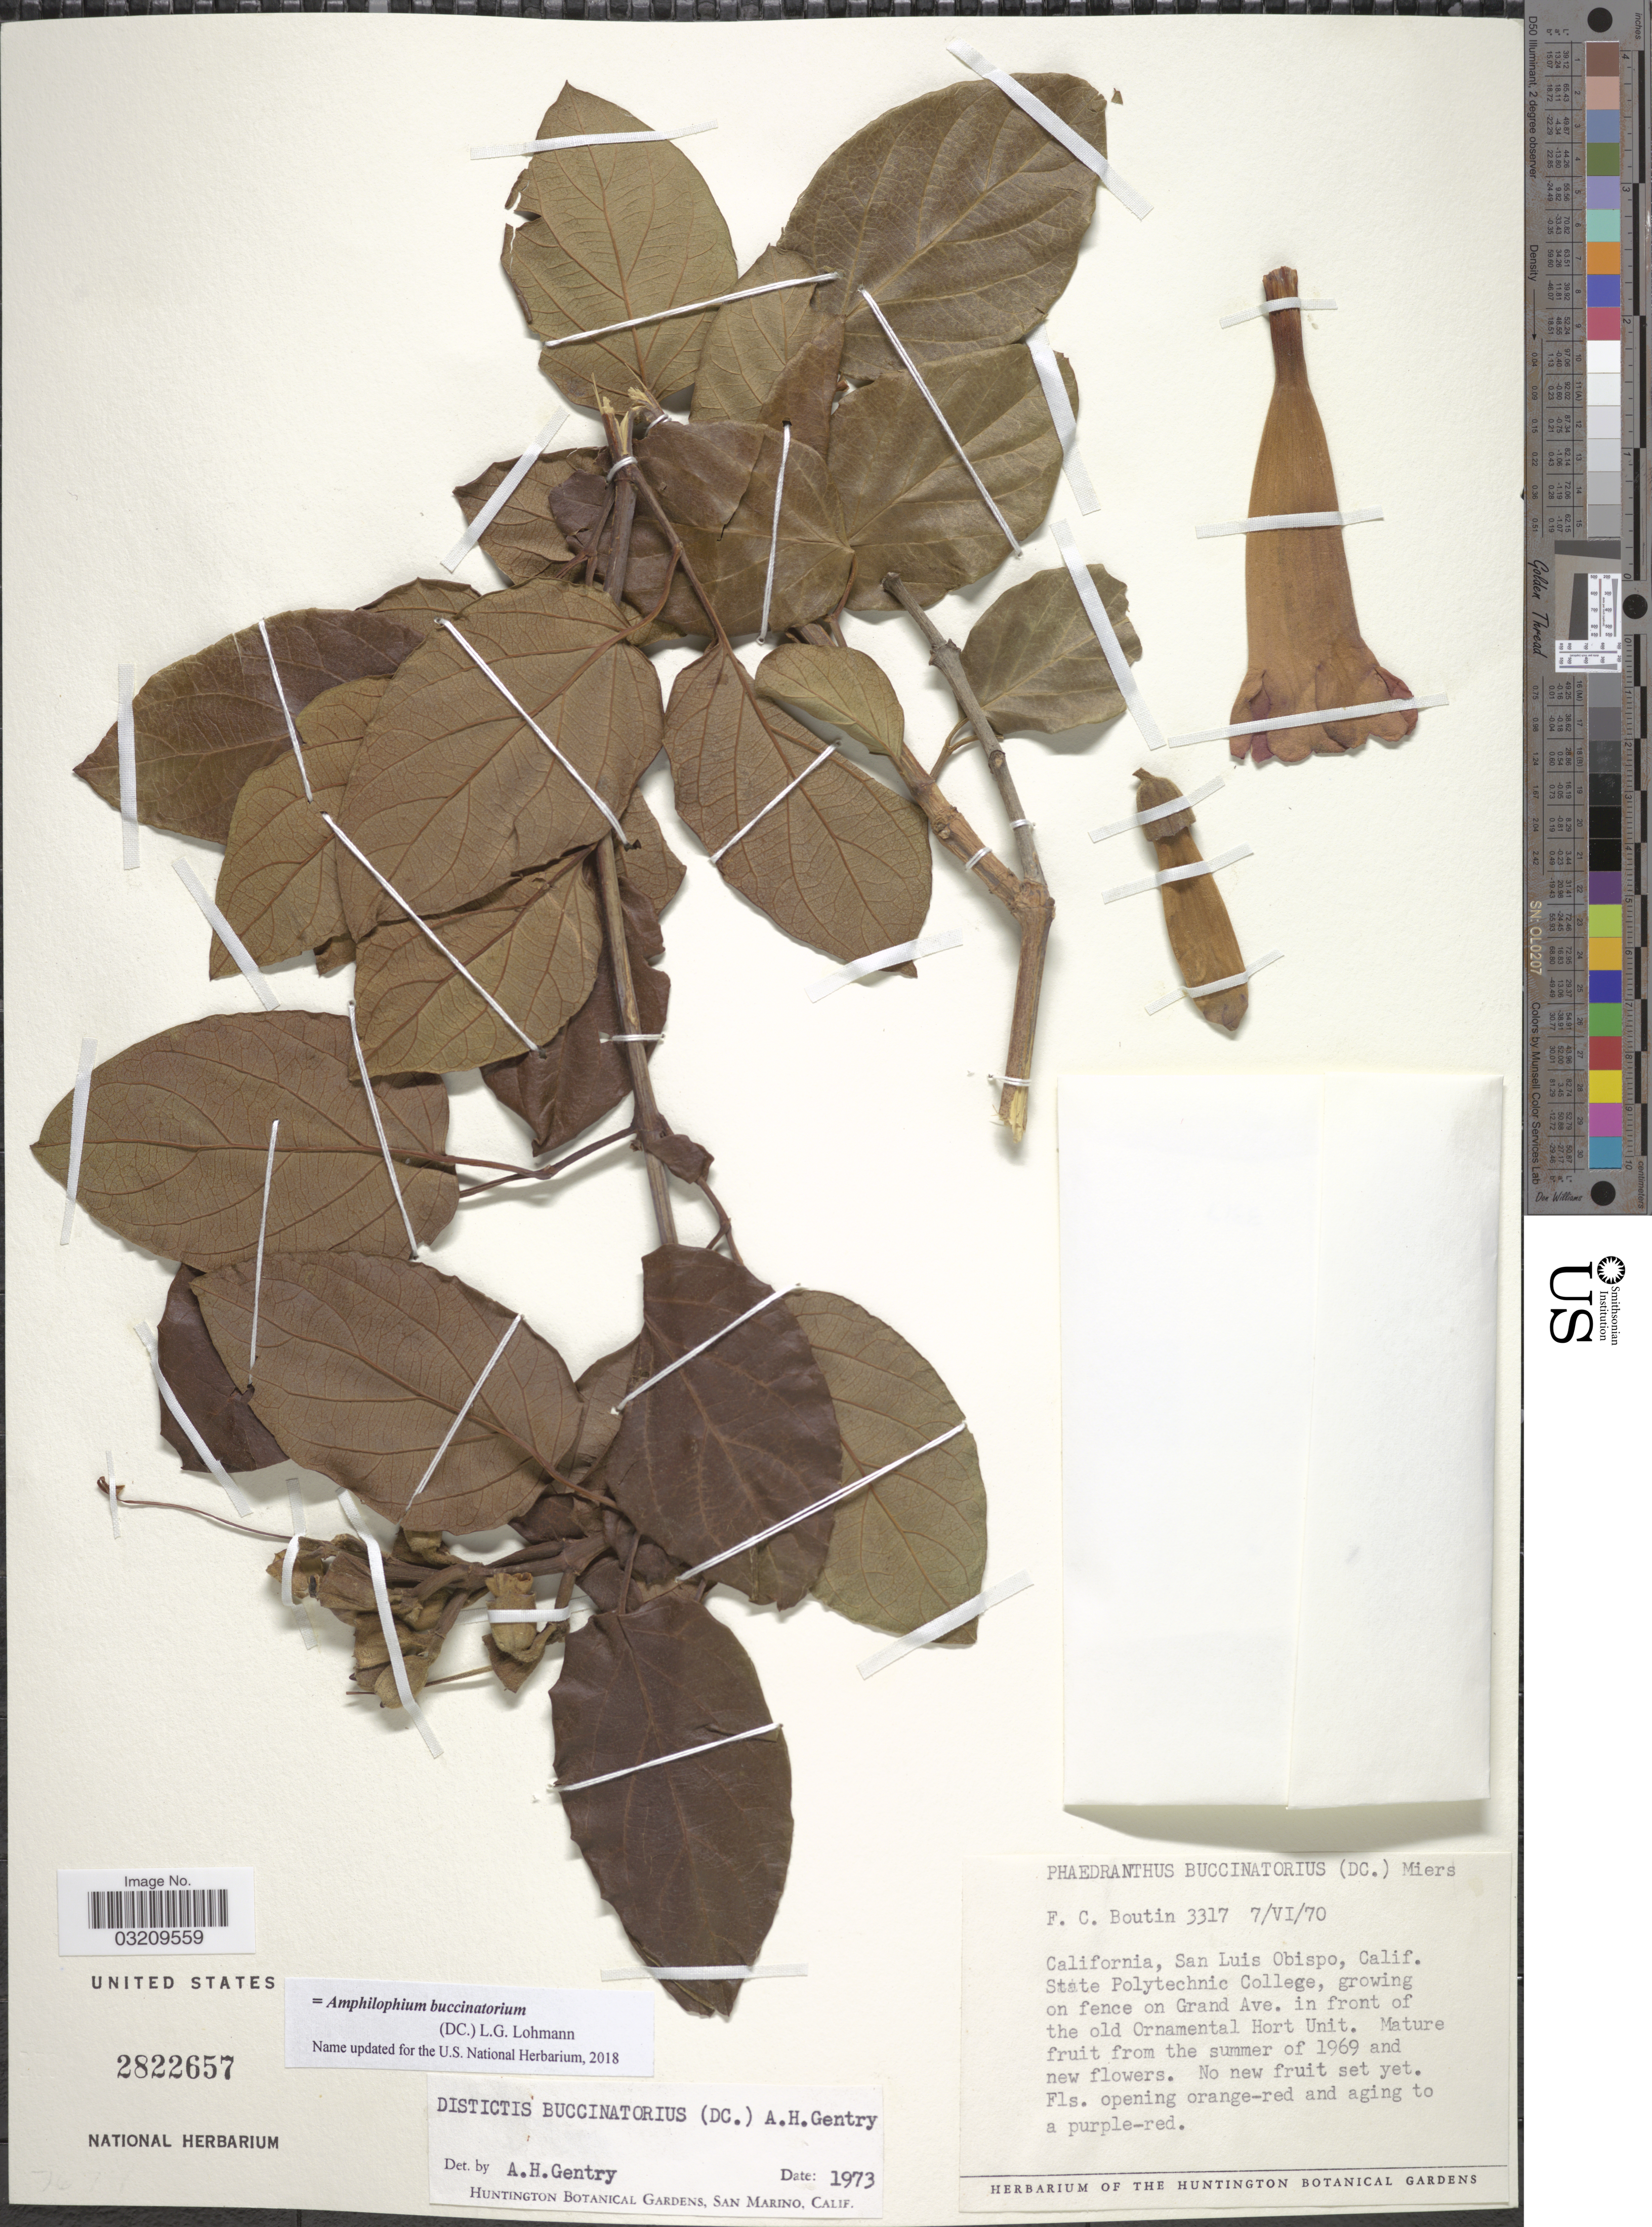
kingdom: Plantae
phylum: Tracheophyta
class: Magnoliopsida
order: Lamiales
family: Bignoniaceae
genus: Amphilophium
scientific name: Amphilophium buccinatorium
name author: (DC.) L.G. Lohmann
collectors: F. Boutin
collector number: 3317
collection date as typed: Transcribed d/m/y: 7/6/70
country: United States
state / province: California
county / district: San Luis Obispo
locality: San Luis Obispo, Calif. State Polytechnic College, growing on fence on Grand Ave. in front of the old Ornamental Hort Unit.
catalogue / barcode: US 2822657